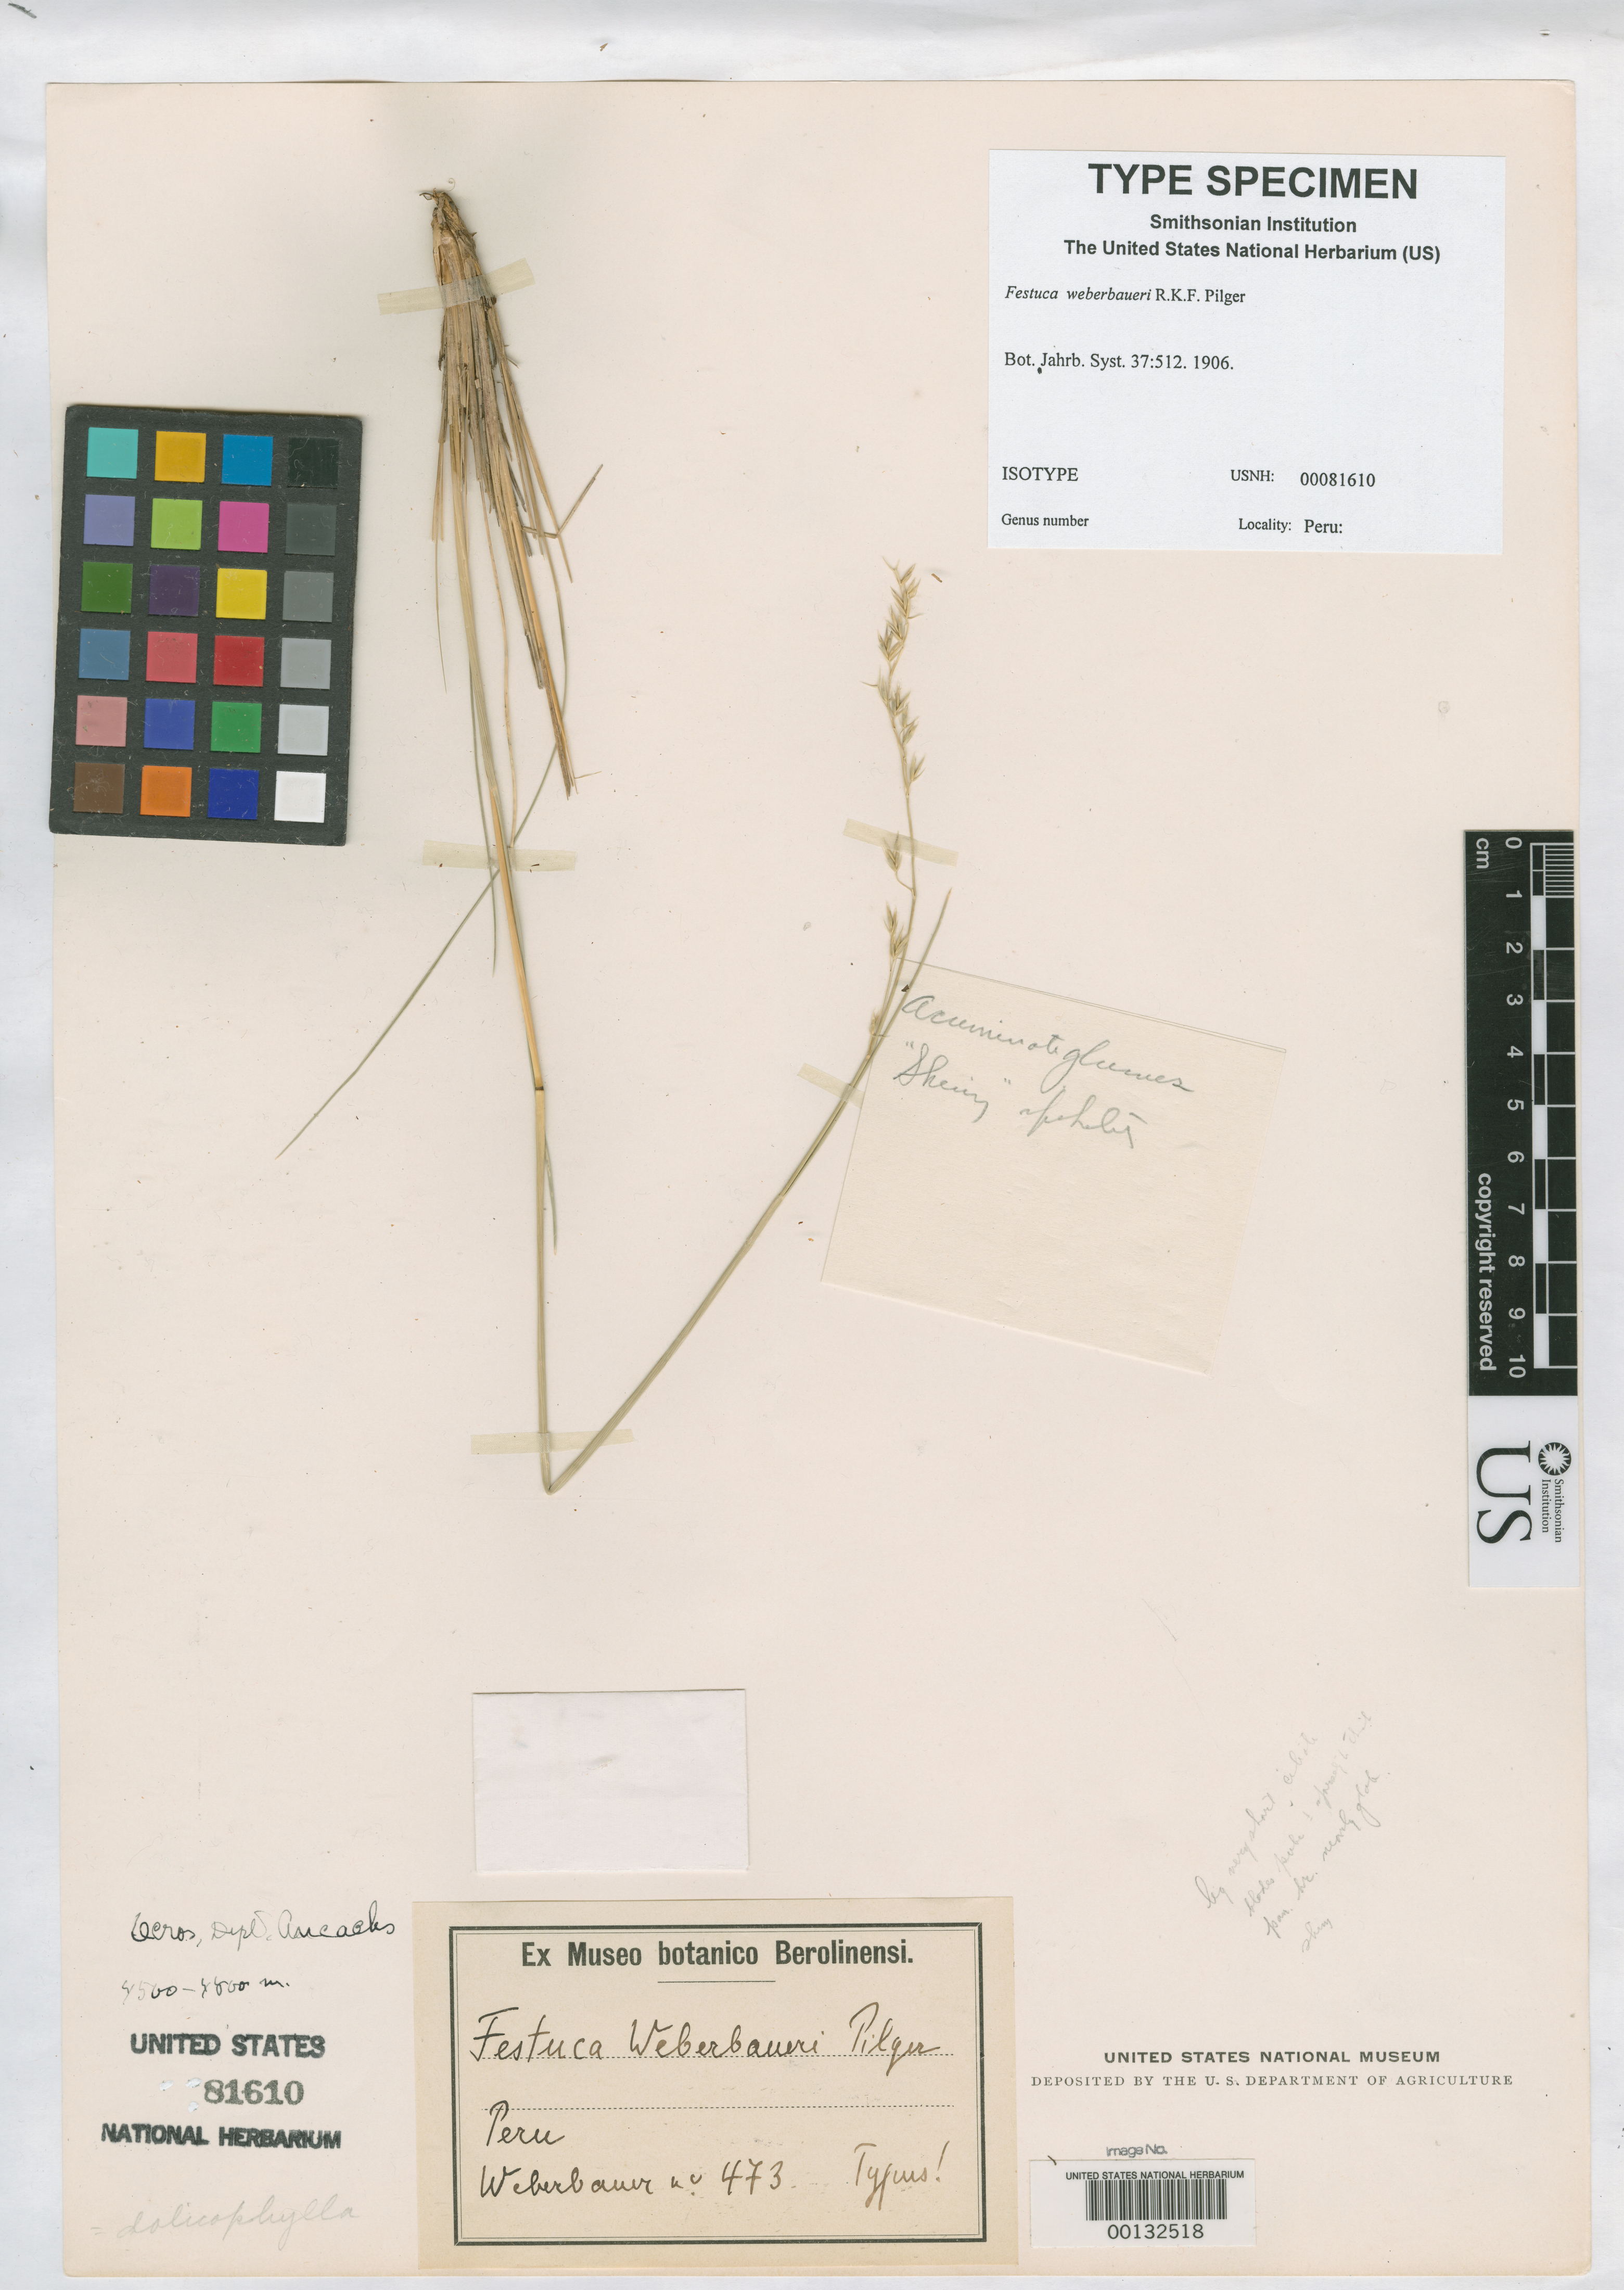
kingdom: Plantae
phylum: Tracheophyta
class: Liliopsida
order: Poales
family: Poaceae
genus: Festuca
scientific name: Festuca weberbaueri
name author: Pilg.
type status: Isotype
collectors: A. Weberbauer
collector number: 473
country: Peru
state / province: San Martín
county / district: Mariscal Cáceres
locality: Rio Huallaga, margen Derecha del; Balsa Probana; dtto. Tocache Nuevo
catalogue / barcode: US 81610